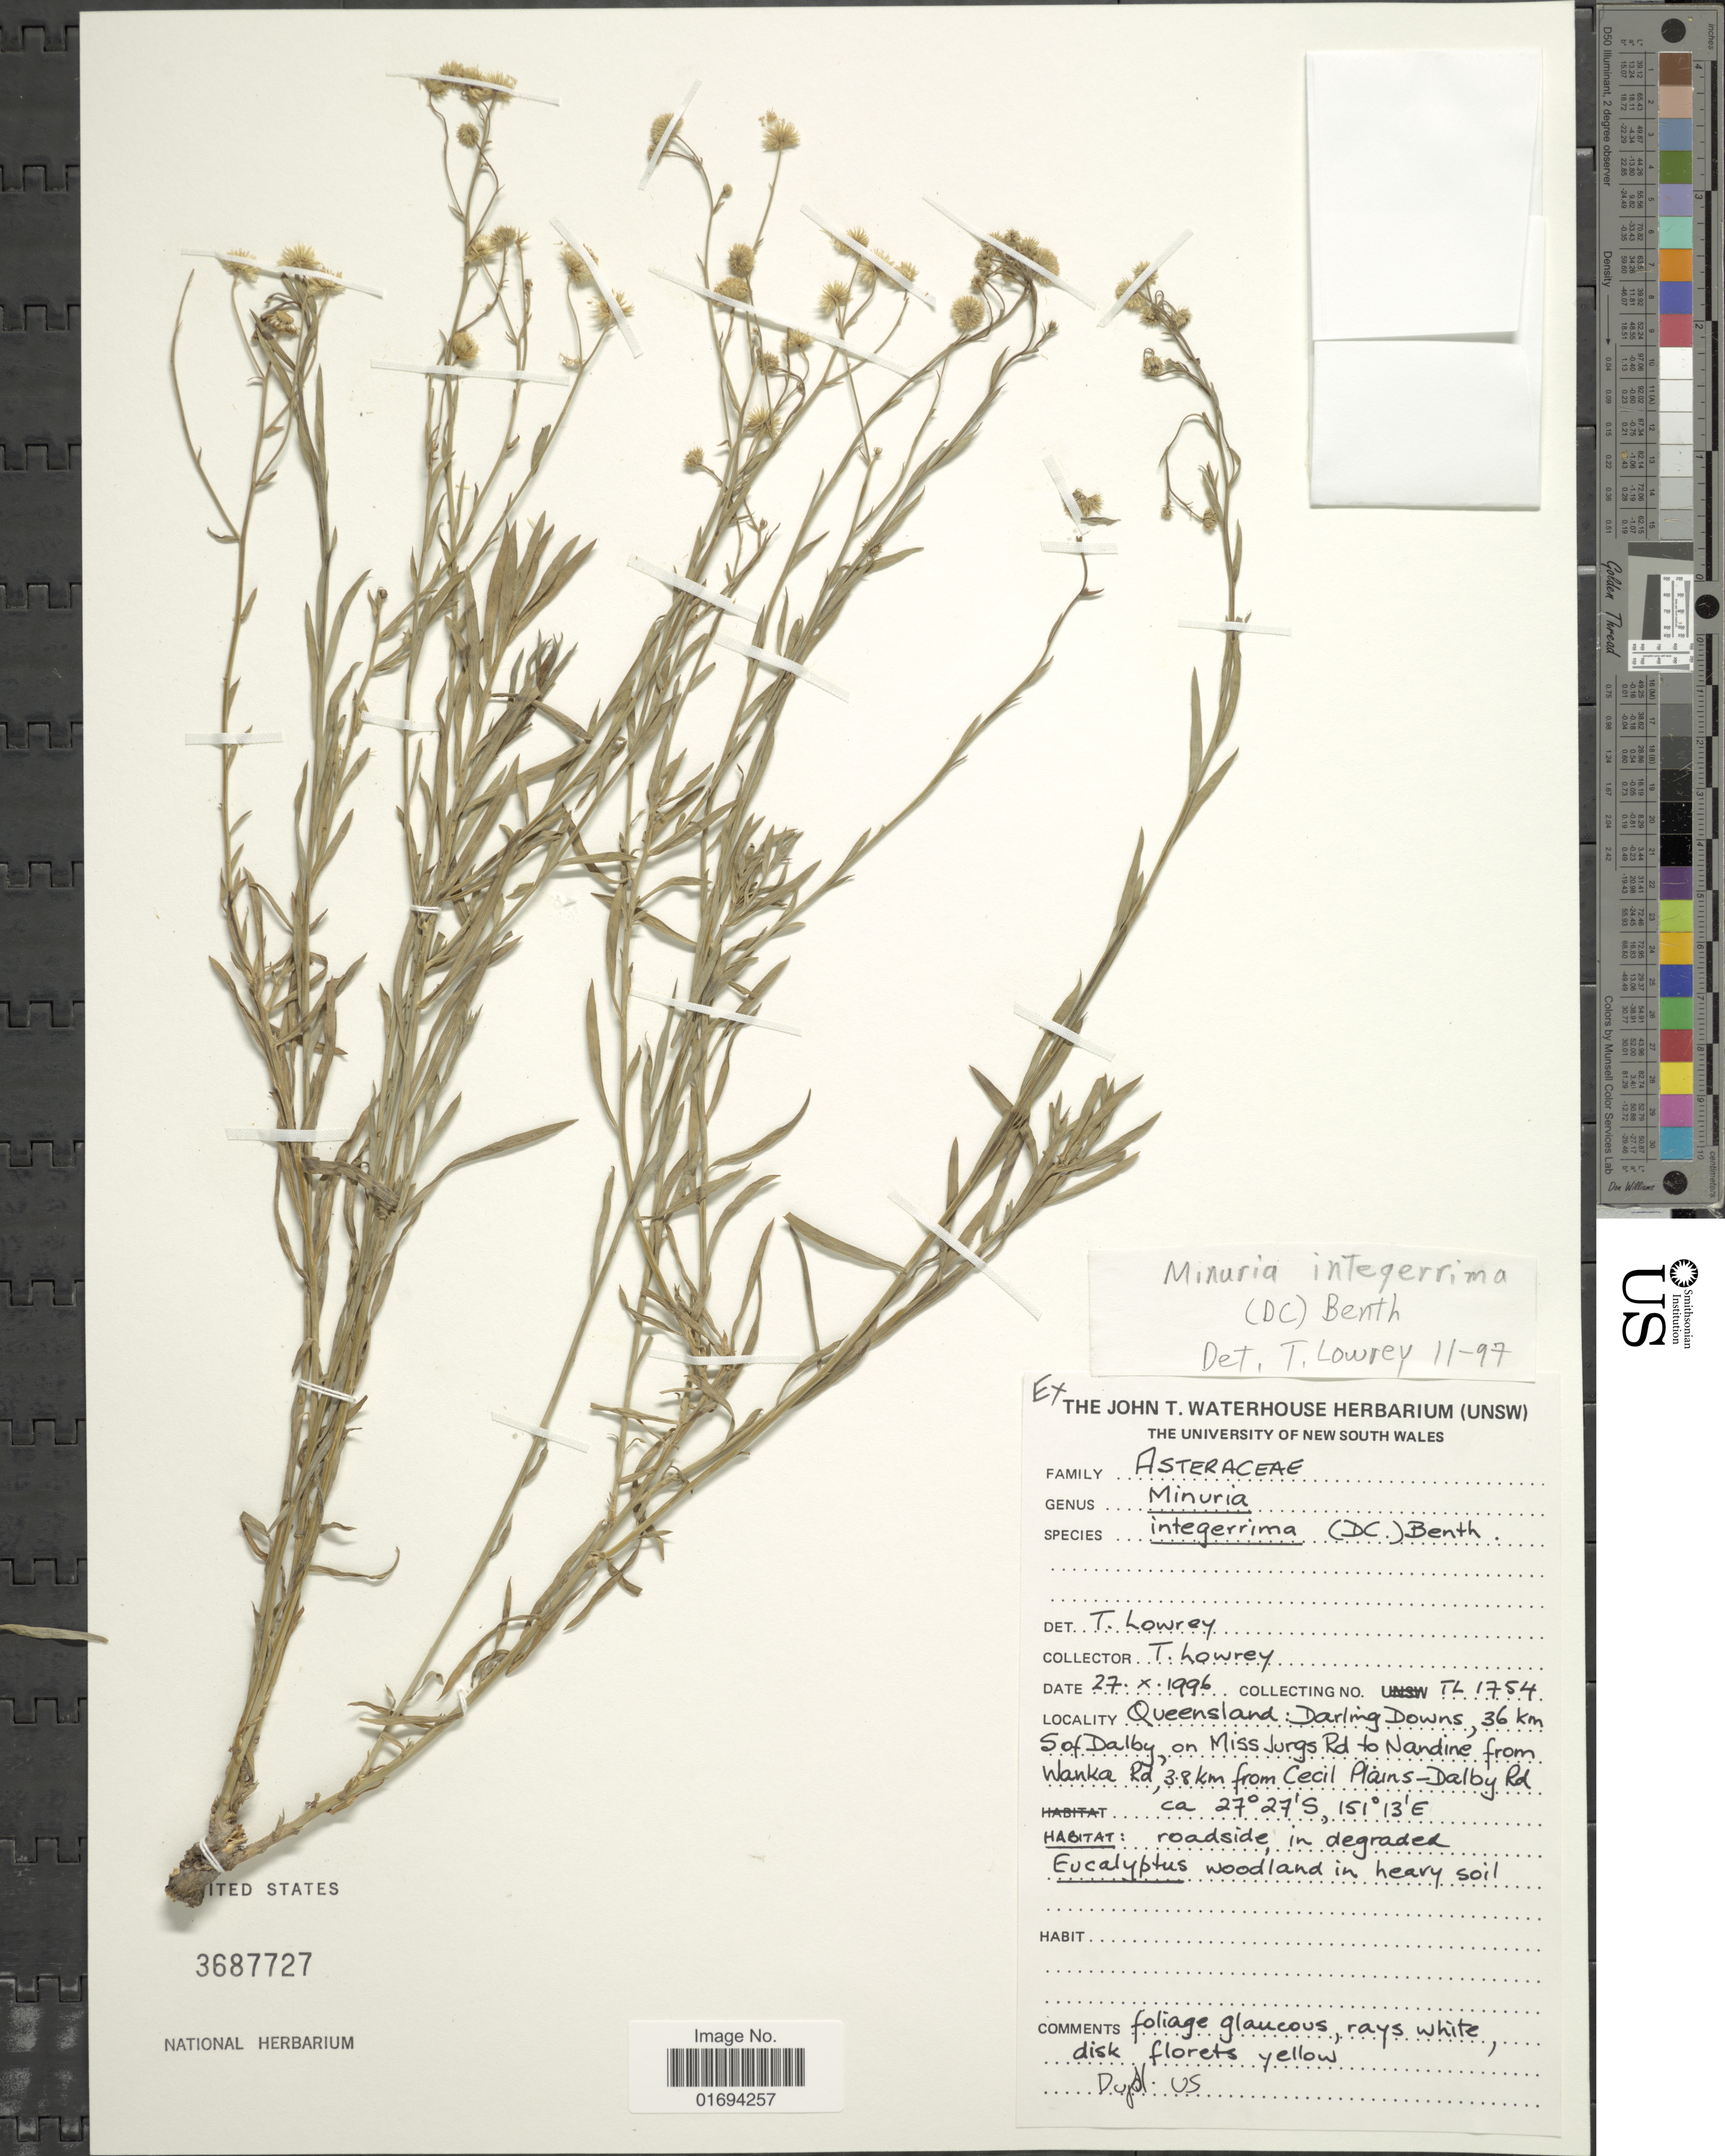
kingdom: Plantae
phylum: Tracheophyta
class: Magnoliopsida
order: Asterales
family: Asteraceae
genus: Minuria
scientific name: Minuria integerrima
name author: (DC.) Benth.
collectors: T. Lowrey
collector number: TL1754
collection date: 1996-10-27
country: Australia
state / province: Queensland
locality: Darling Downs, 36 km S of Dalby, on Miss Jurgs Rd to Nandine from Wanka Rd, 38 km from Cecil Plains, Dalby Rd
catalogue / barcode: US 3687727